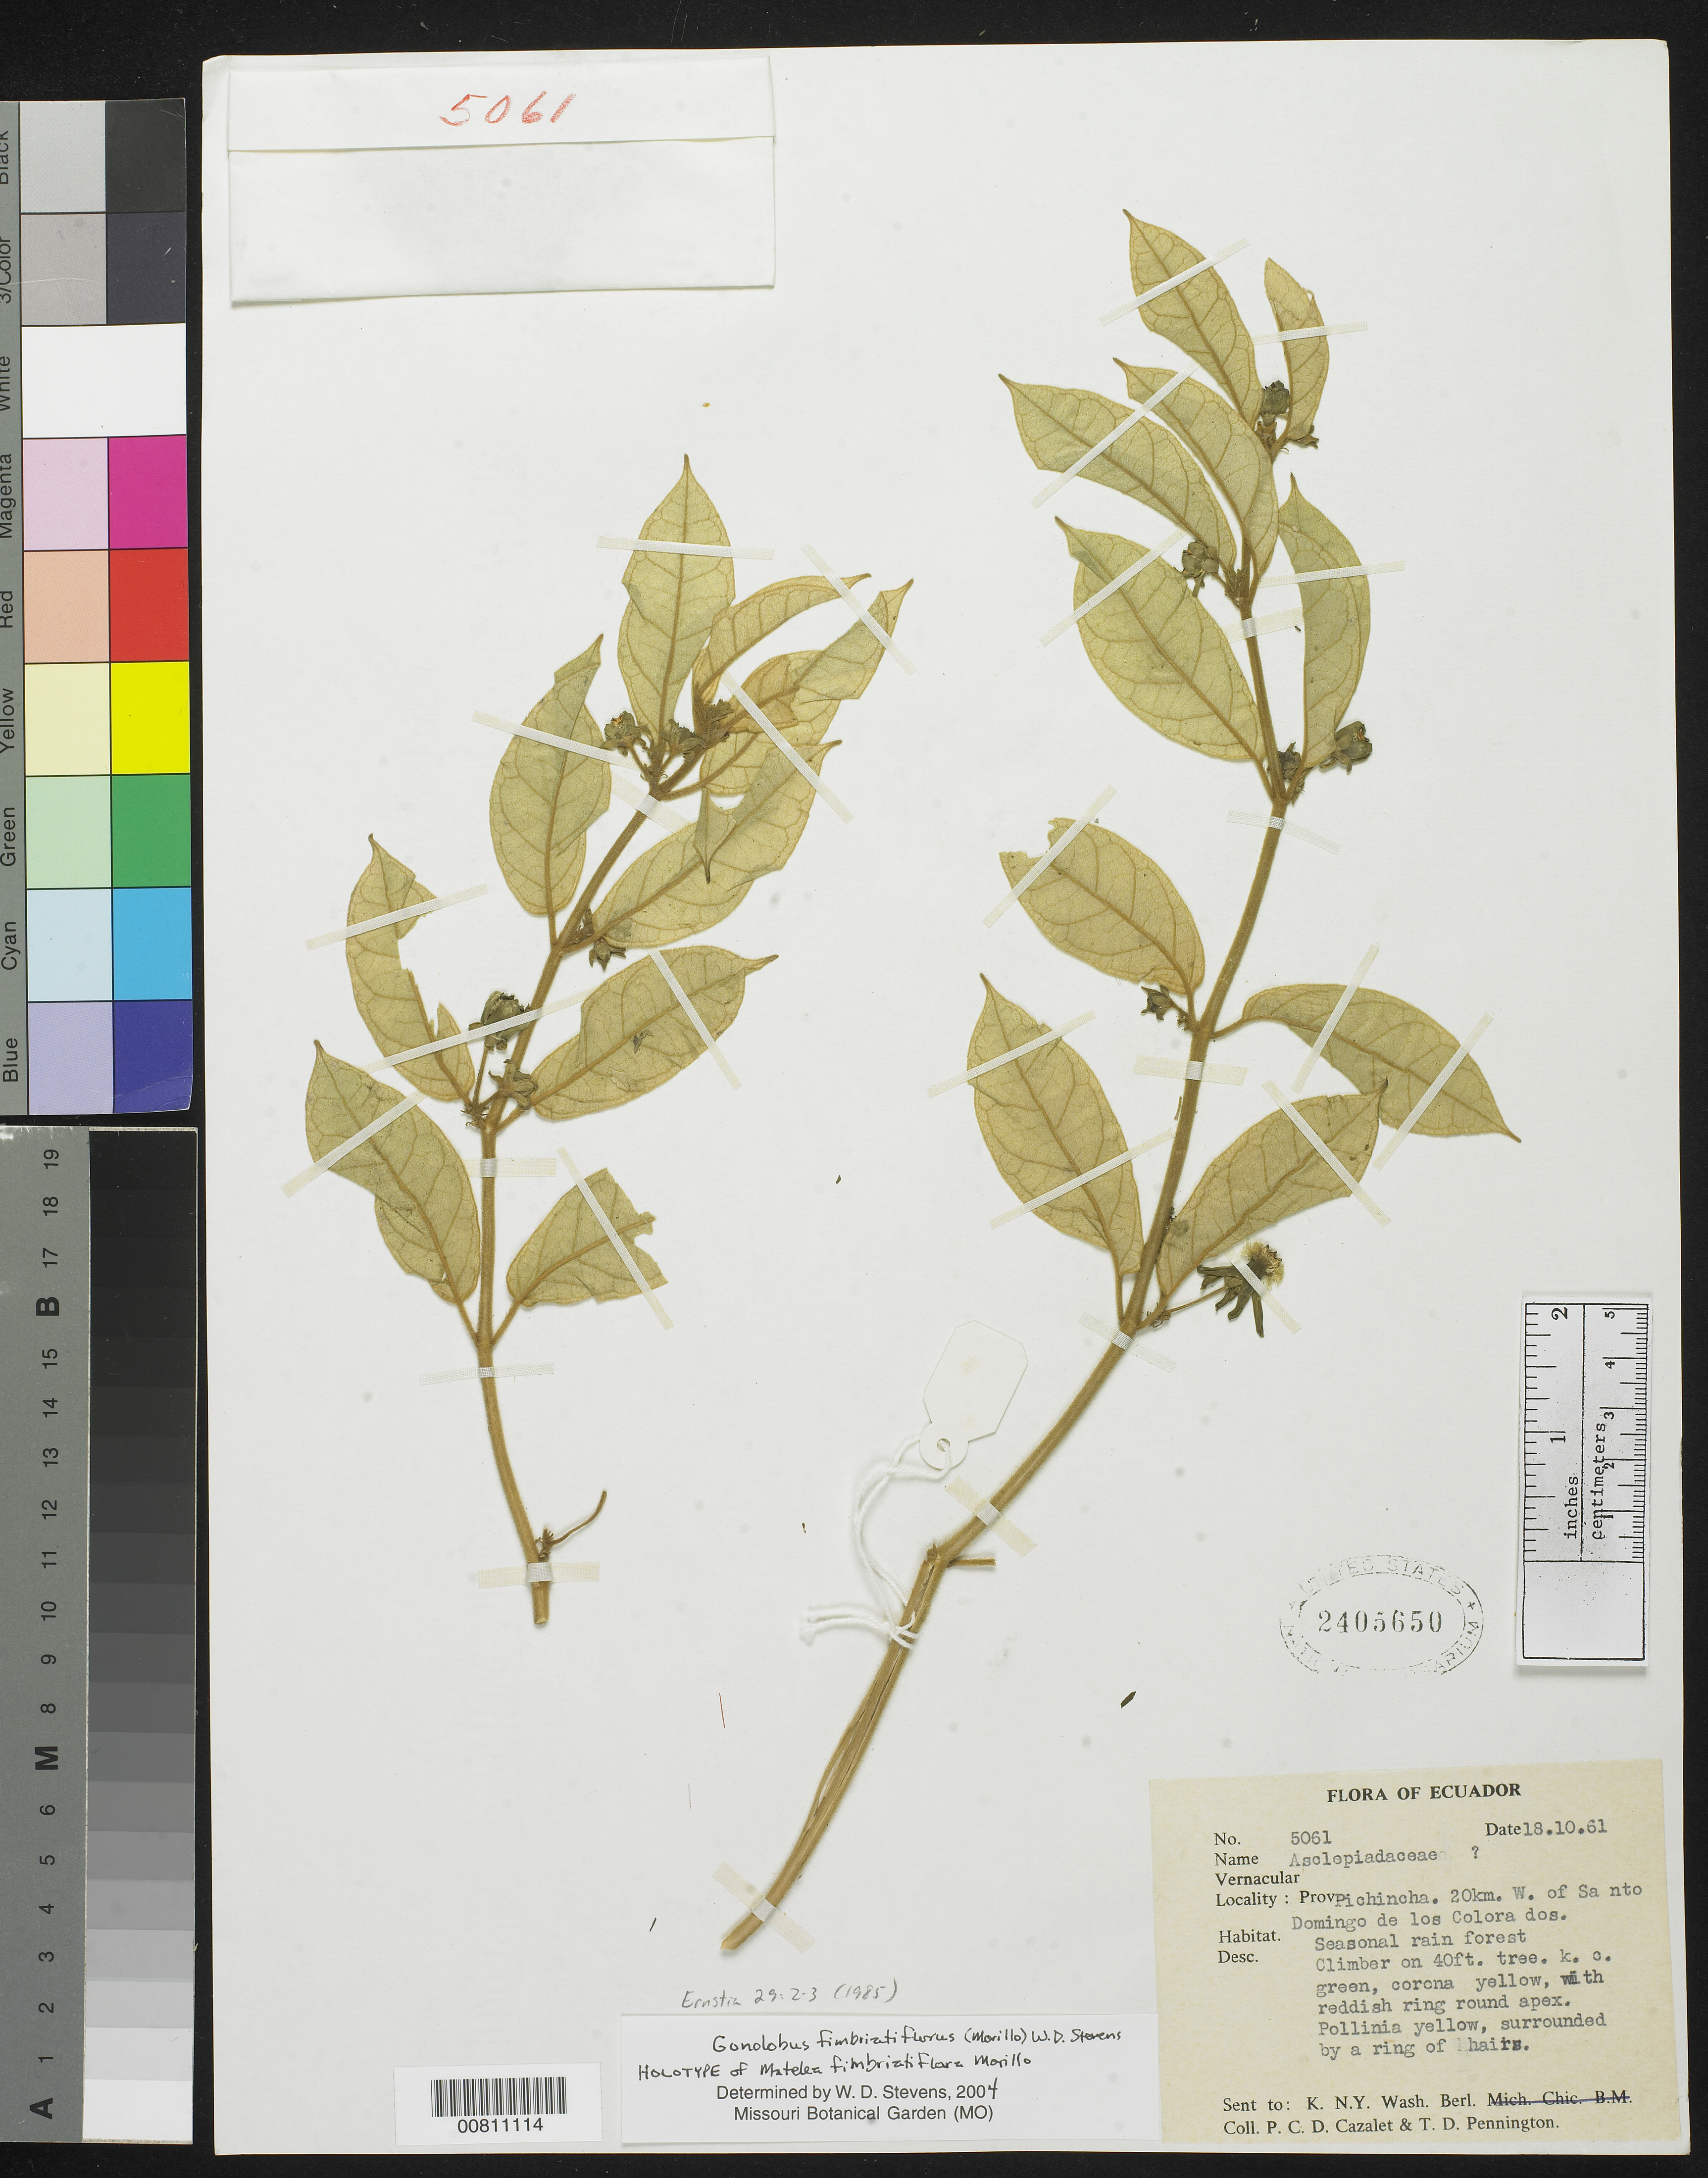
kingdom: Plantae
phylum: Tracheophyta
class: Magnoliopsida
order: Gentianales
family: Apocynaceae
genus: Matelea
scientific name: Matelea fimbriatiflora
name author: Morillo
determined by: Stevens, W. Douglas, Missouri Botanical Garden (MO)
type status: Holotype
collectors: P. C. D. Cazalet & T. D. Pennington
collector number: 5061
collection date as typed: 18 Oct 1961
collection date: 1961-10-18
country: Ecuador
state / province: Pichincha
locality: Prov. Pichincha, 20 km W f Santo Domingo de los Colorados.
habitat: Seasonal rain forest.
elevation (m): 305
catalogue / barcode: US 2405650